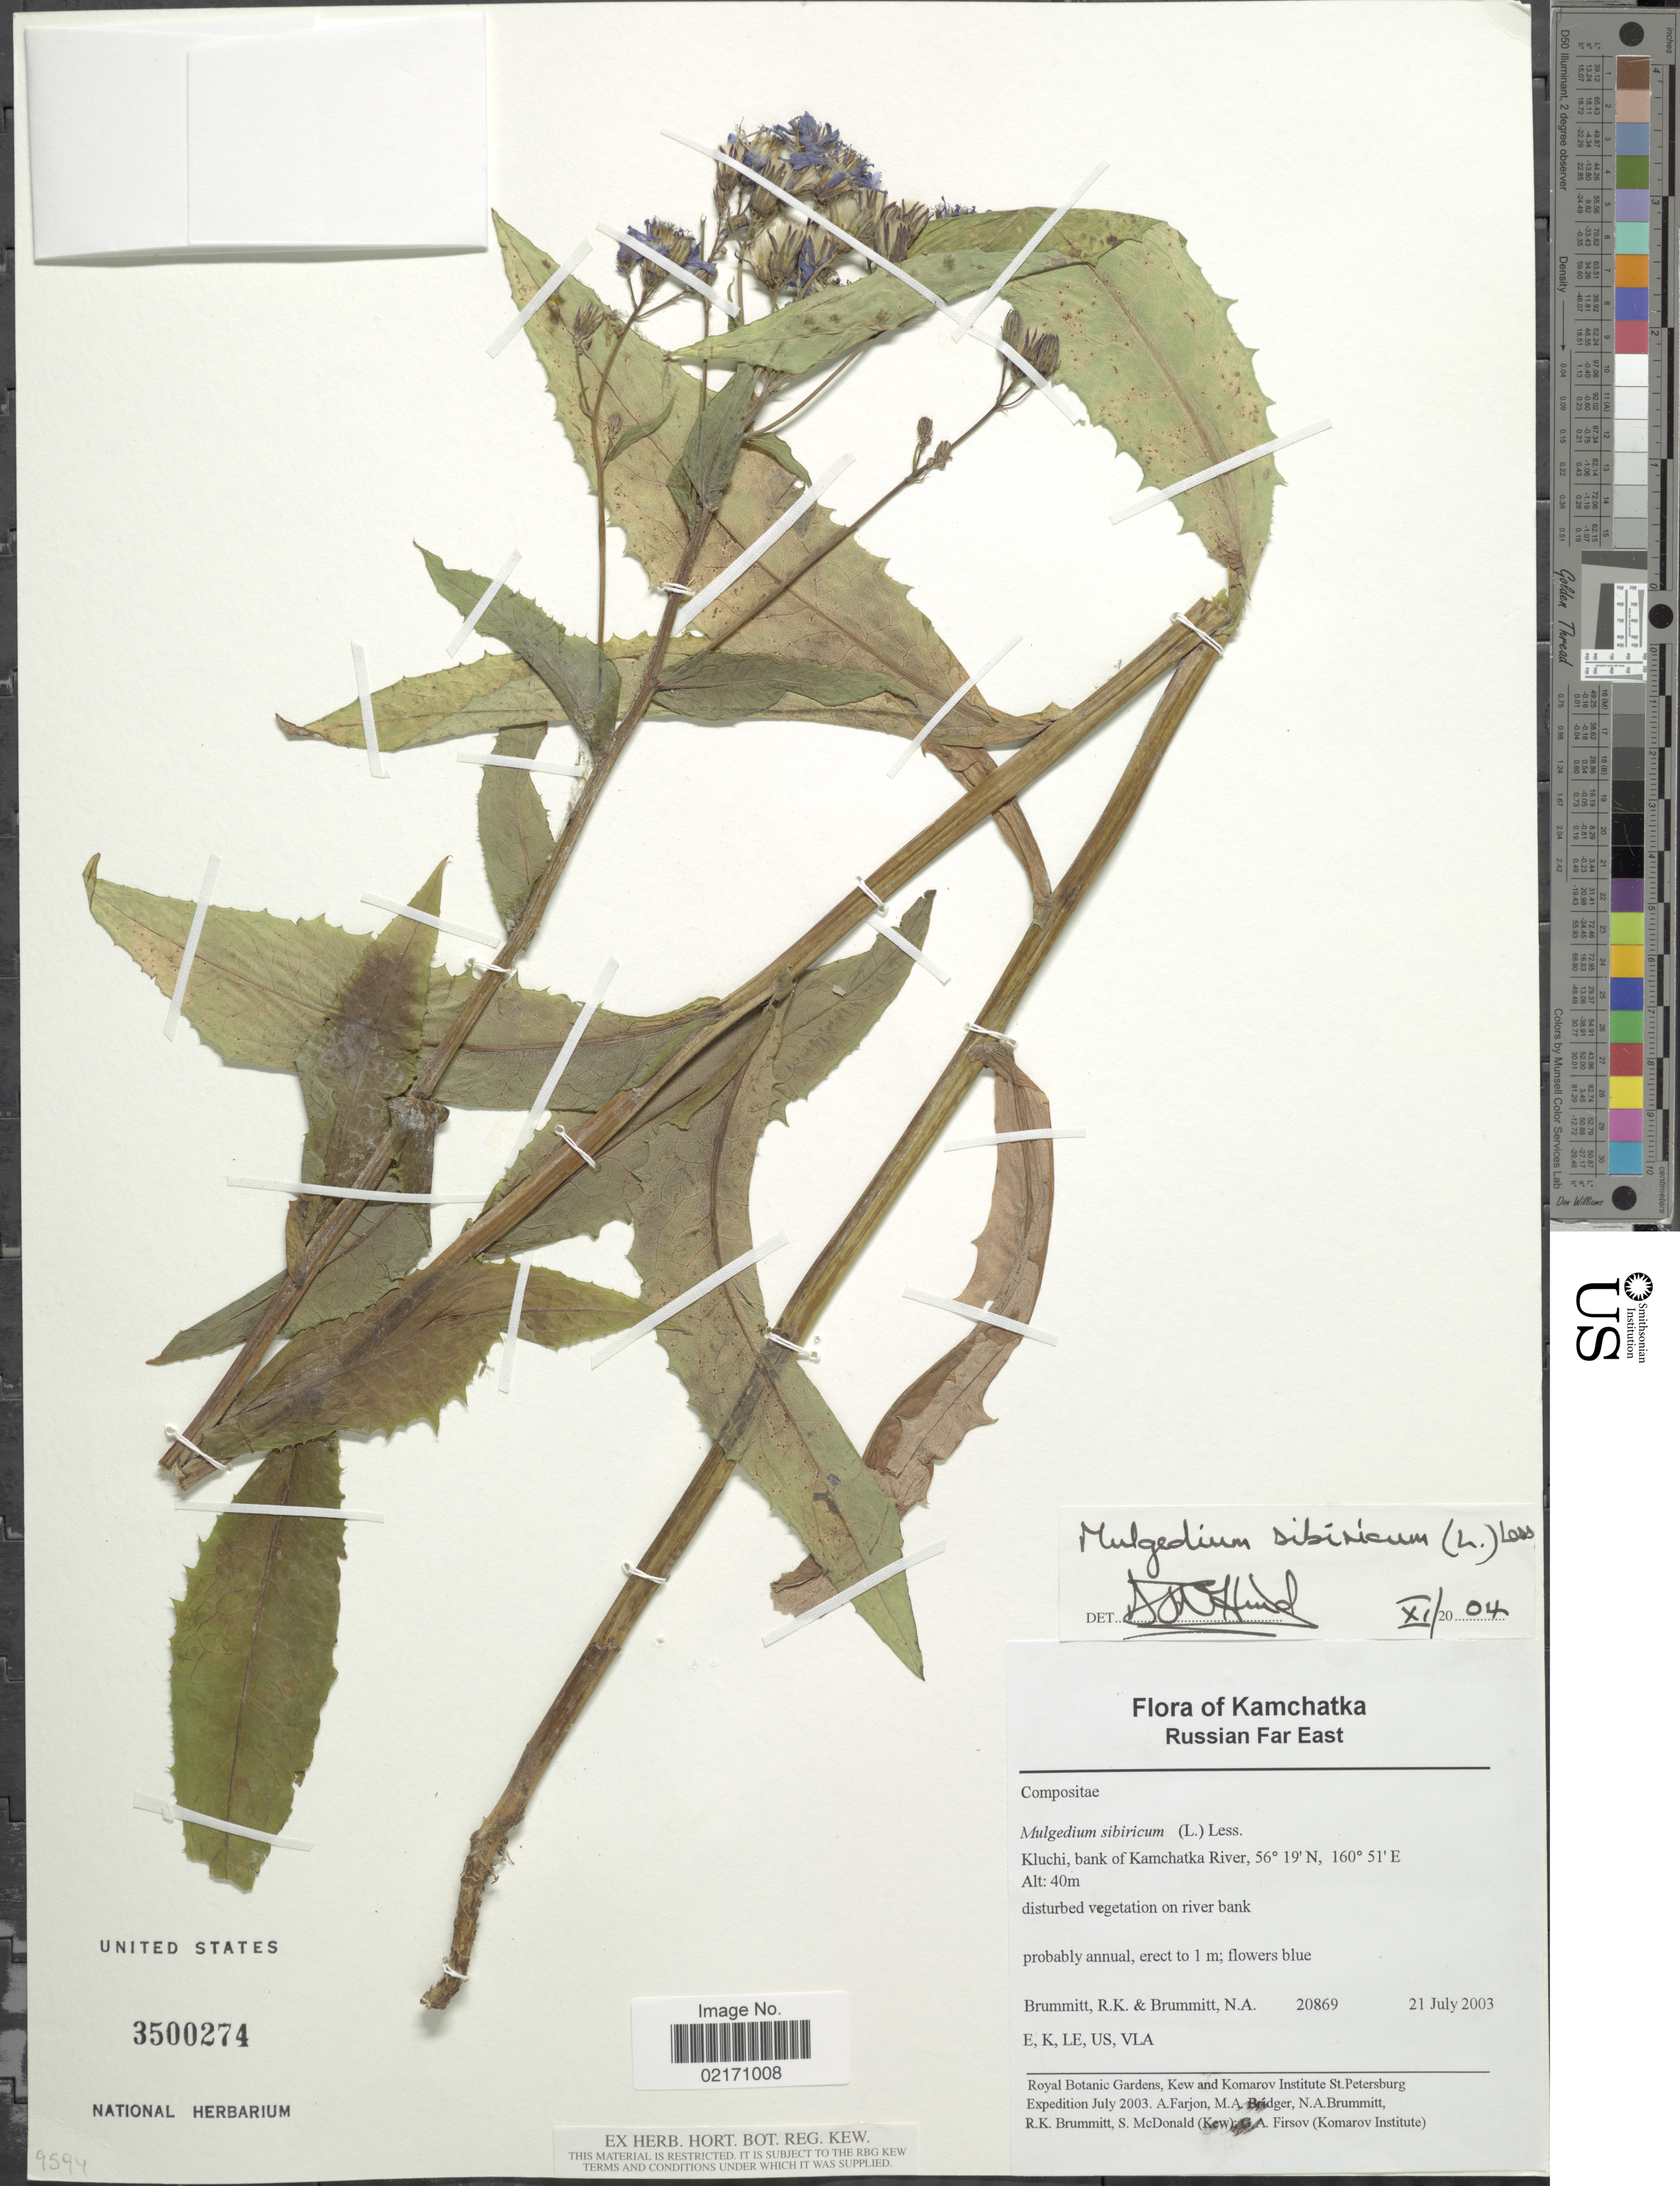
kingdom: Plantae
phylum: Tracheophyta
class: Magnoliopsida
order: Asterales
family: Asteraceae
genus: Mulgedium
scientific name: Mulgedium sibiricum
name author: (L.) Less.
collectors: R. K. Brummitt & N. A . Brummitt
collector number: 20869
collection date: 2003-07-21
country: Russian Federation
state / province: Kamchatka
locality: Russian Far East, Kluchi, bank of Kamchatka River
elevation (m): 40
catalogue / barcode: US 3500274